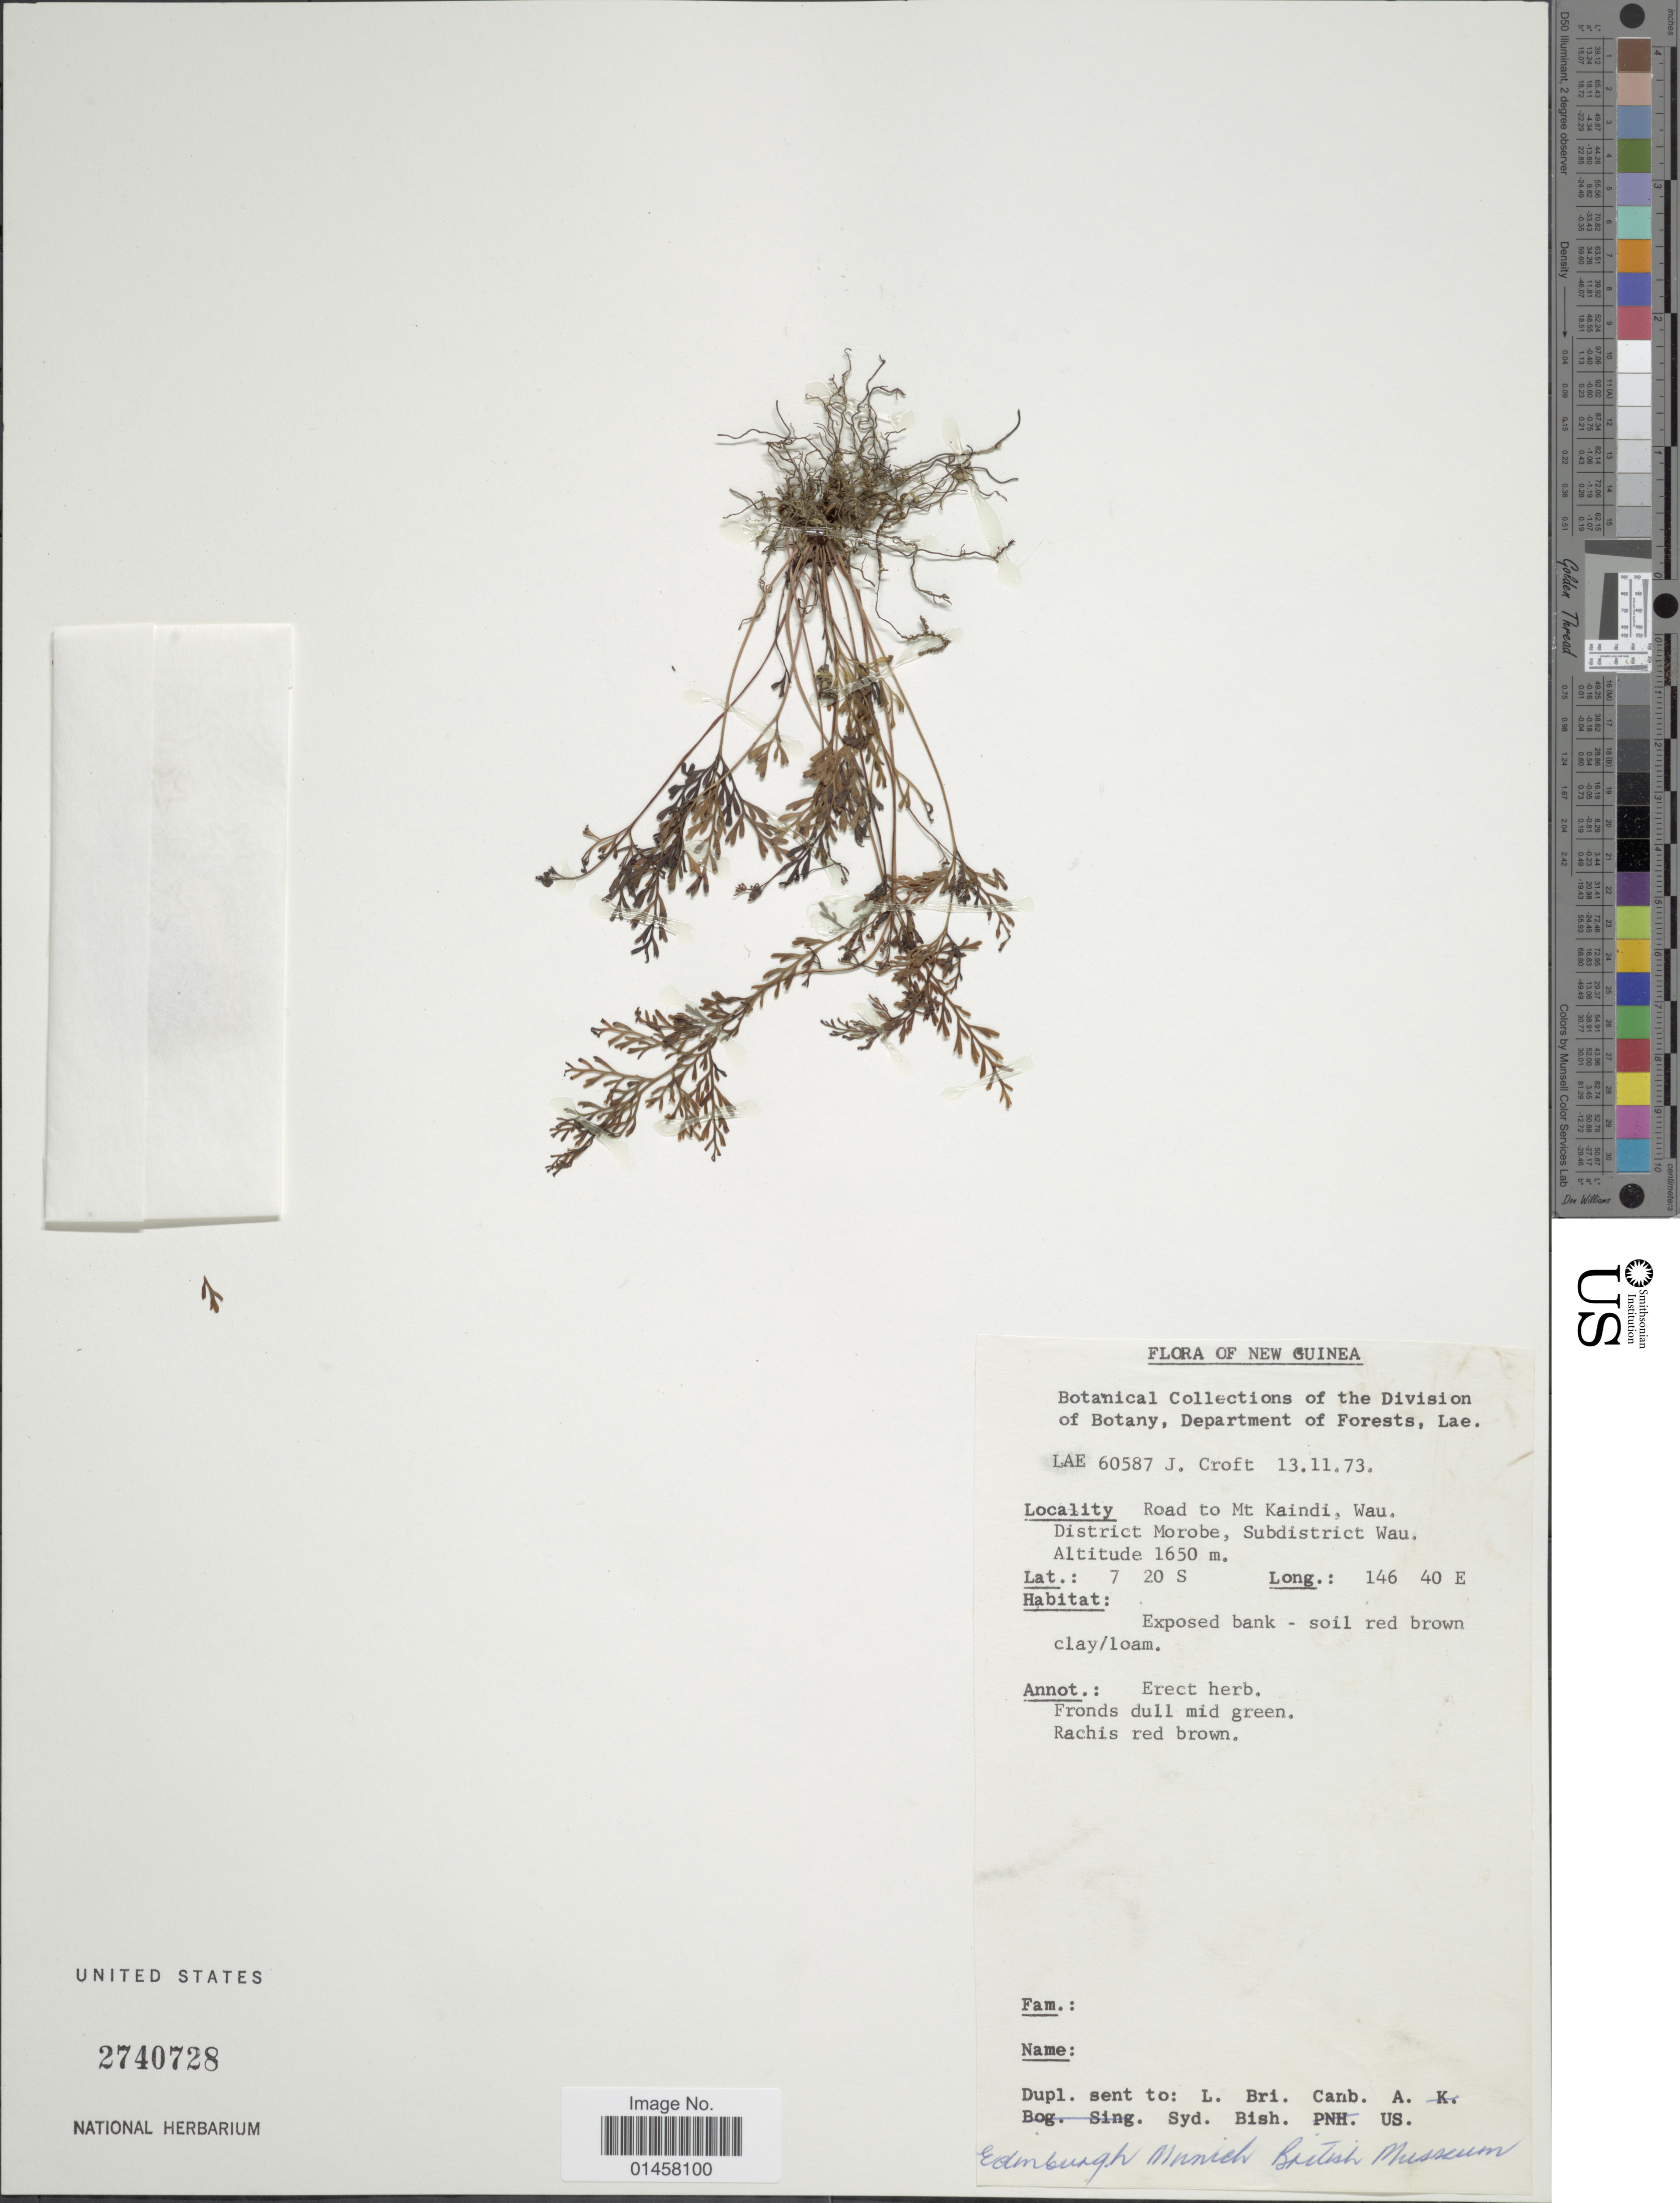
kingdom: Plantae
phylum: Tracheophyta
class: Polypodiopsida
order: Polypodiales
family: Lindsaeaceae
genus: Sphenomeris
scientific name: Sphenomeris sp.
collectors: J. Croft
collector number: LAE60587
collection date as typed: Transcribed d/m/y: 13/11/73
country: Papua New Guinea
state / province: Morobe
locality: Road to Mt. Kaindi, Wau, District Morobe, Subdistrict Wau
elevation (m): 1650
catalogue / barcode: US 2740728